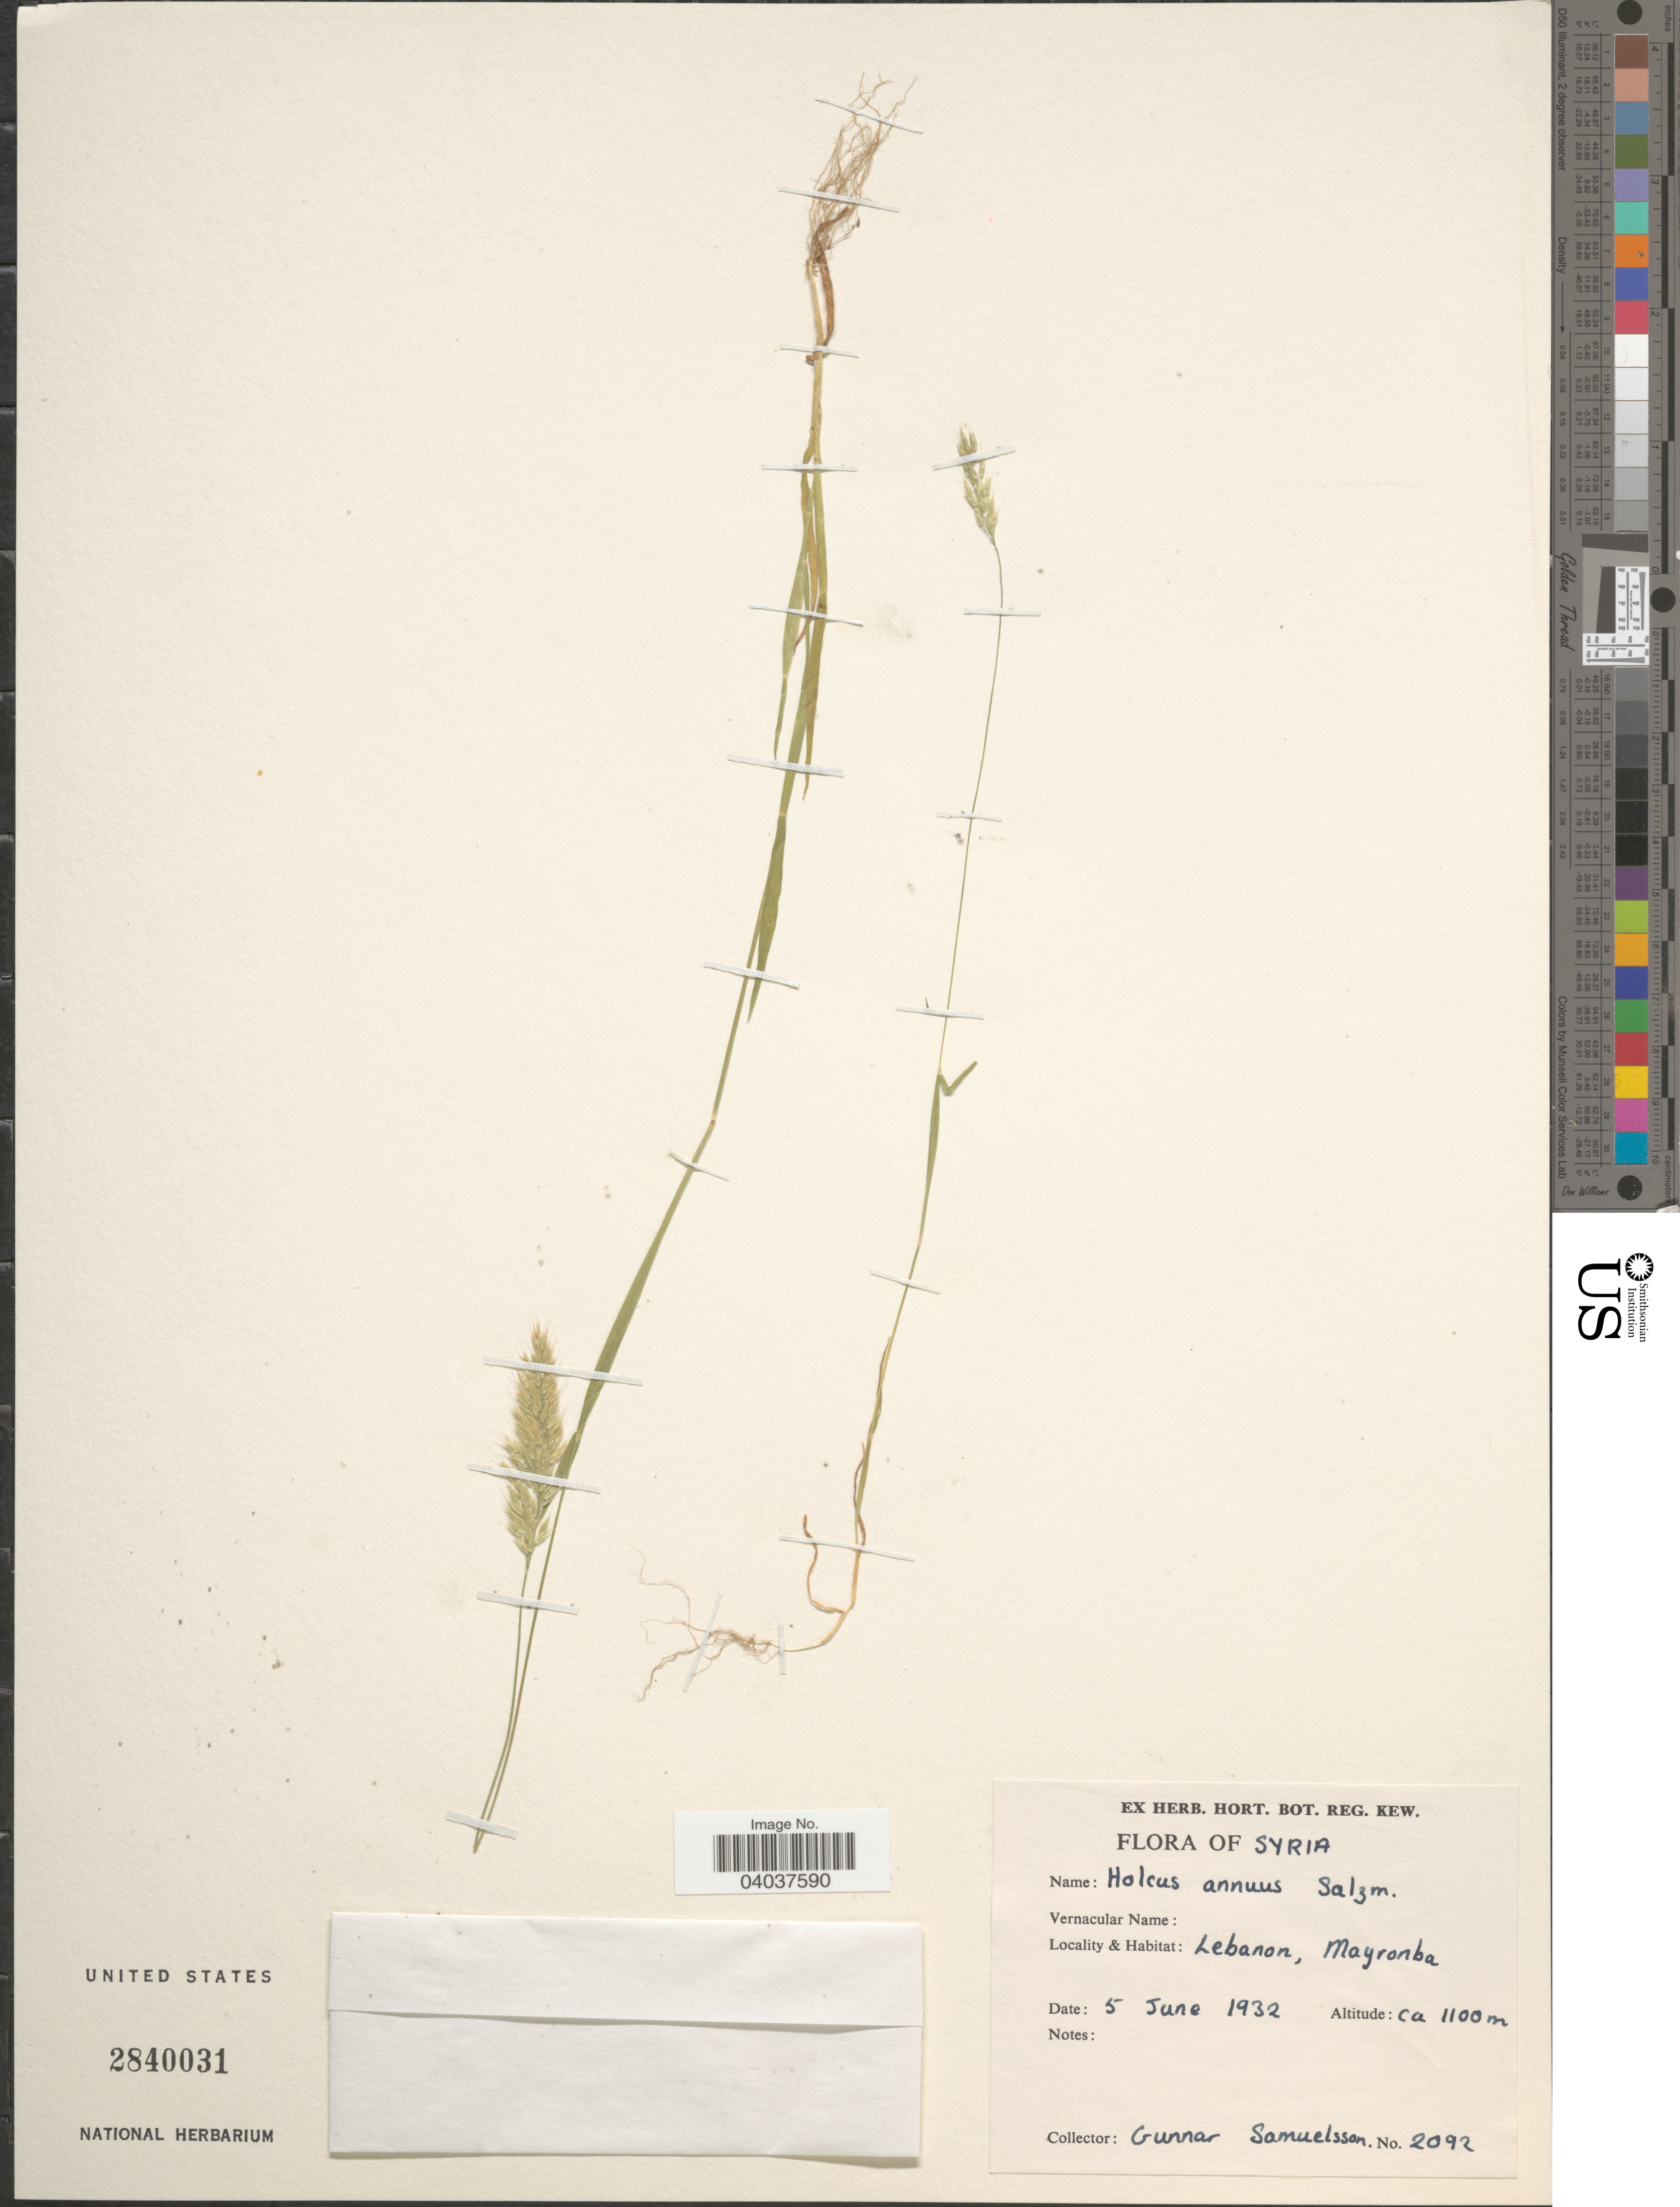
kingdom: Plantae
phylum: Tracheophyta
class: Liliopsida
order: Poales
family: Poaceae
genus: Holcus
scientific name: Holcus annuus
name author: Salzm. ex C.A. Mey.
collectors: G. Samuelsson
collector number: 2092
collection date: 1932-06-05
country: Syria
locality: Lebanon, Mayronba.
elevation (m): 1100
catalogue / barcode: US 2840031